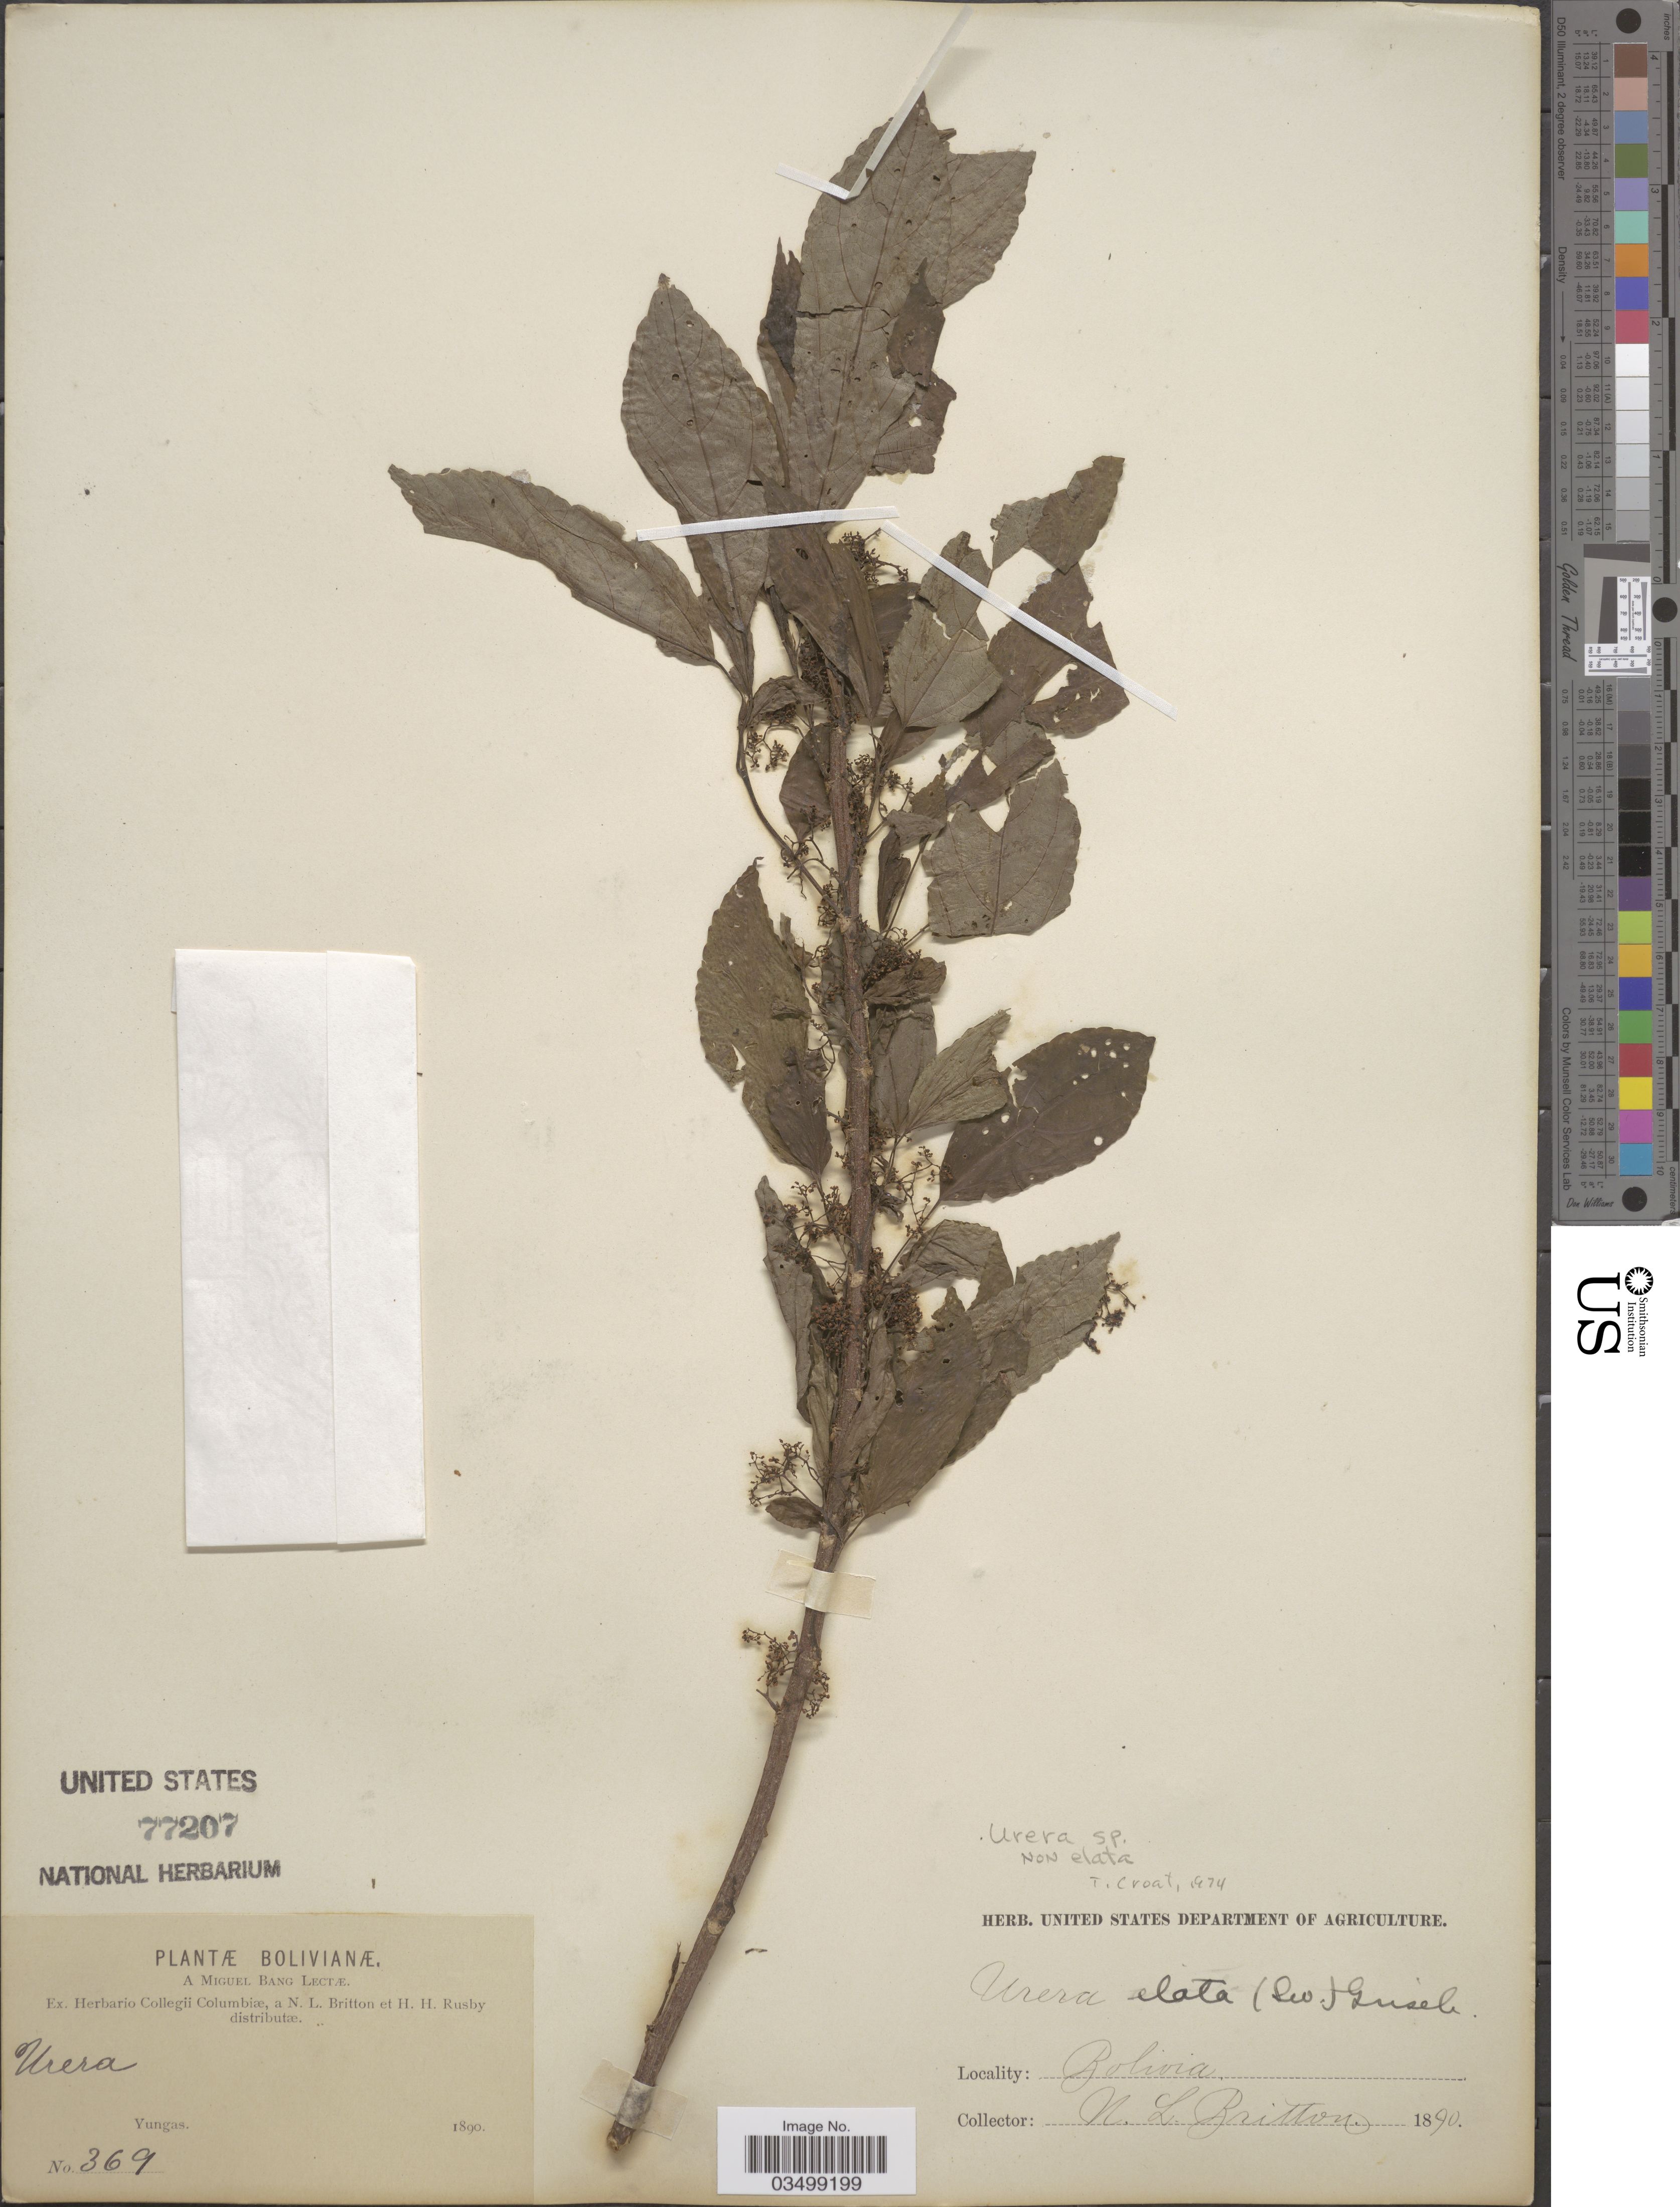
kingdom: Plantae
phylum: Tracheophyta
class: Magnoliopsida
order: Rosales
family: Urticaceae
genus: Urera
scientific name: Urera sp.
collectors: M. Bang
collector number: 369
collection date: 1890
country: Bolivia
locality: Yungas.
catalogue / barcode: US 77207